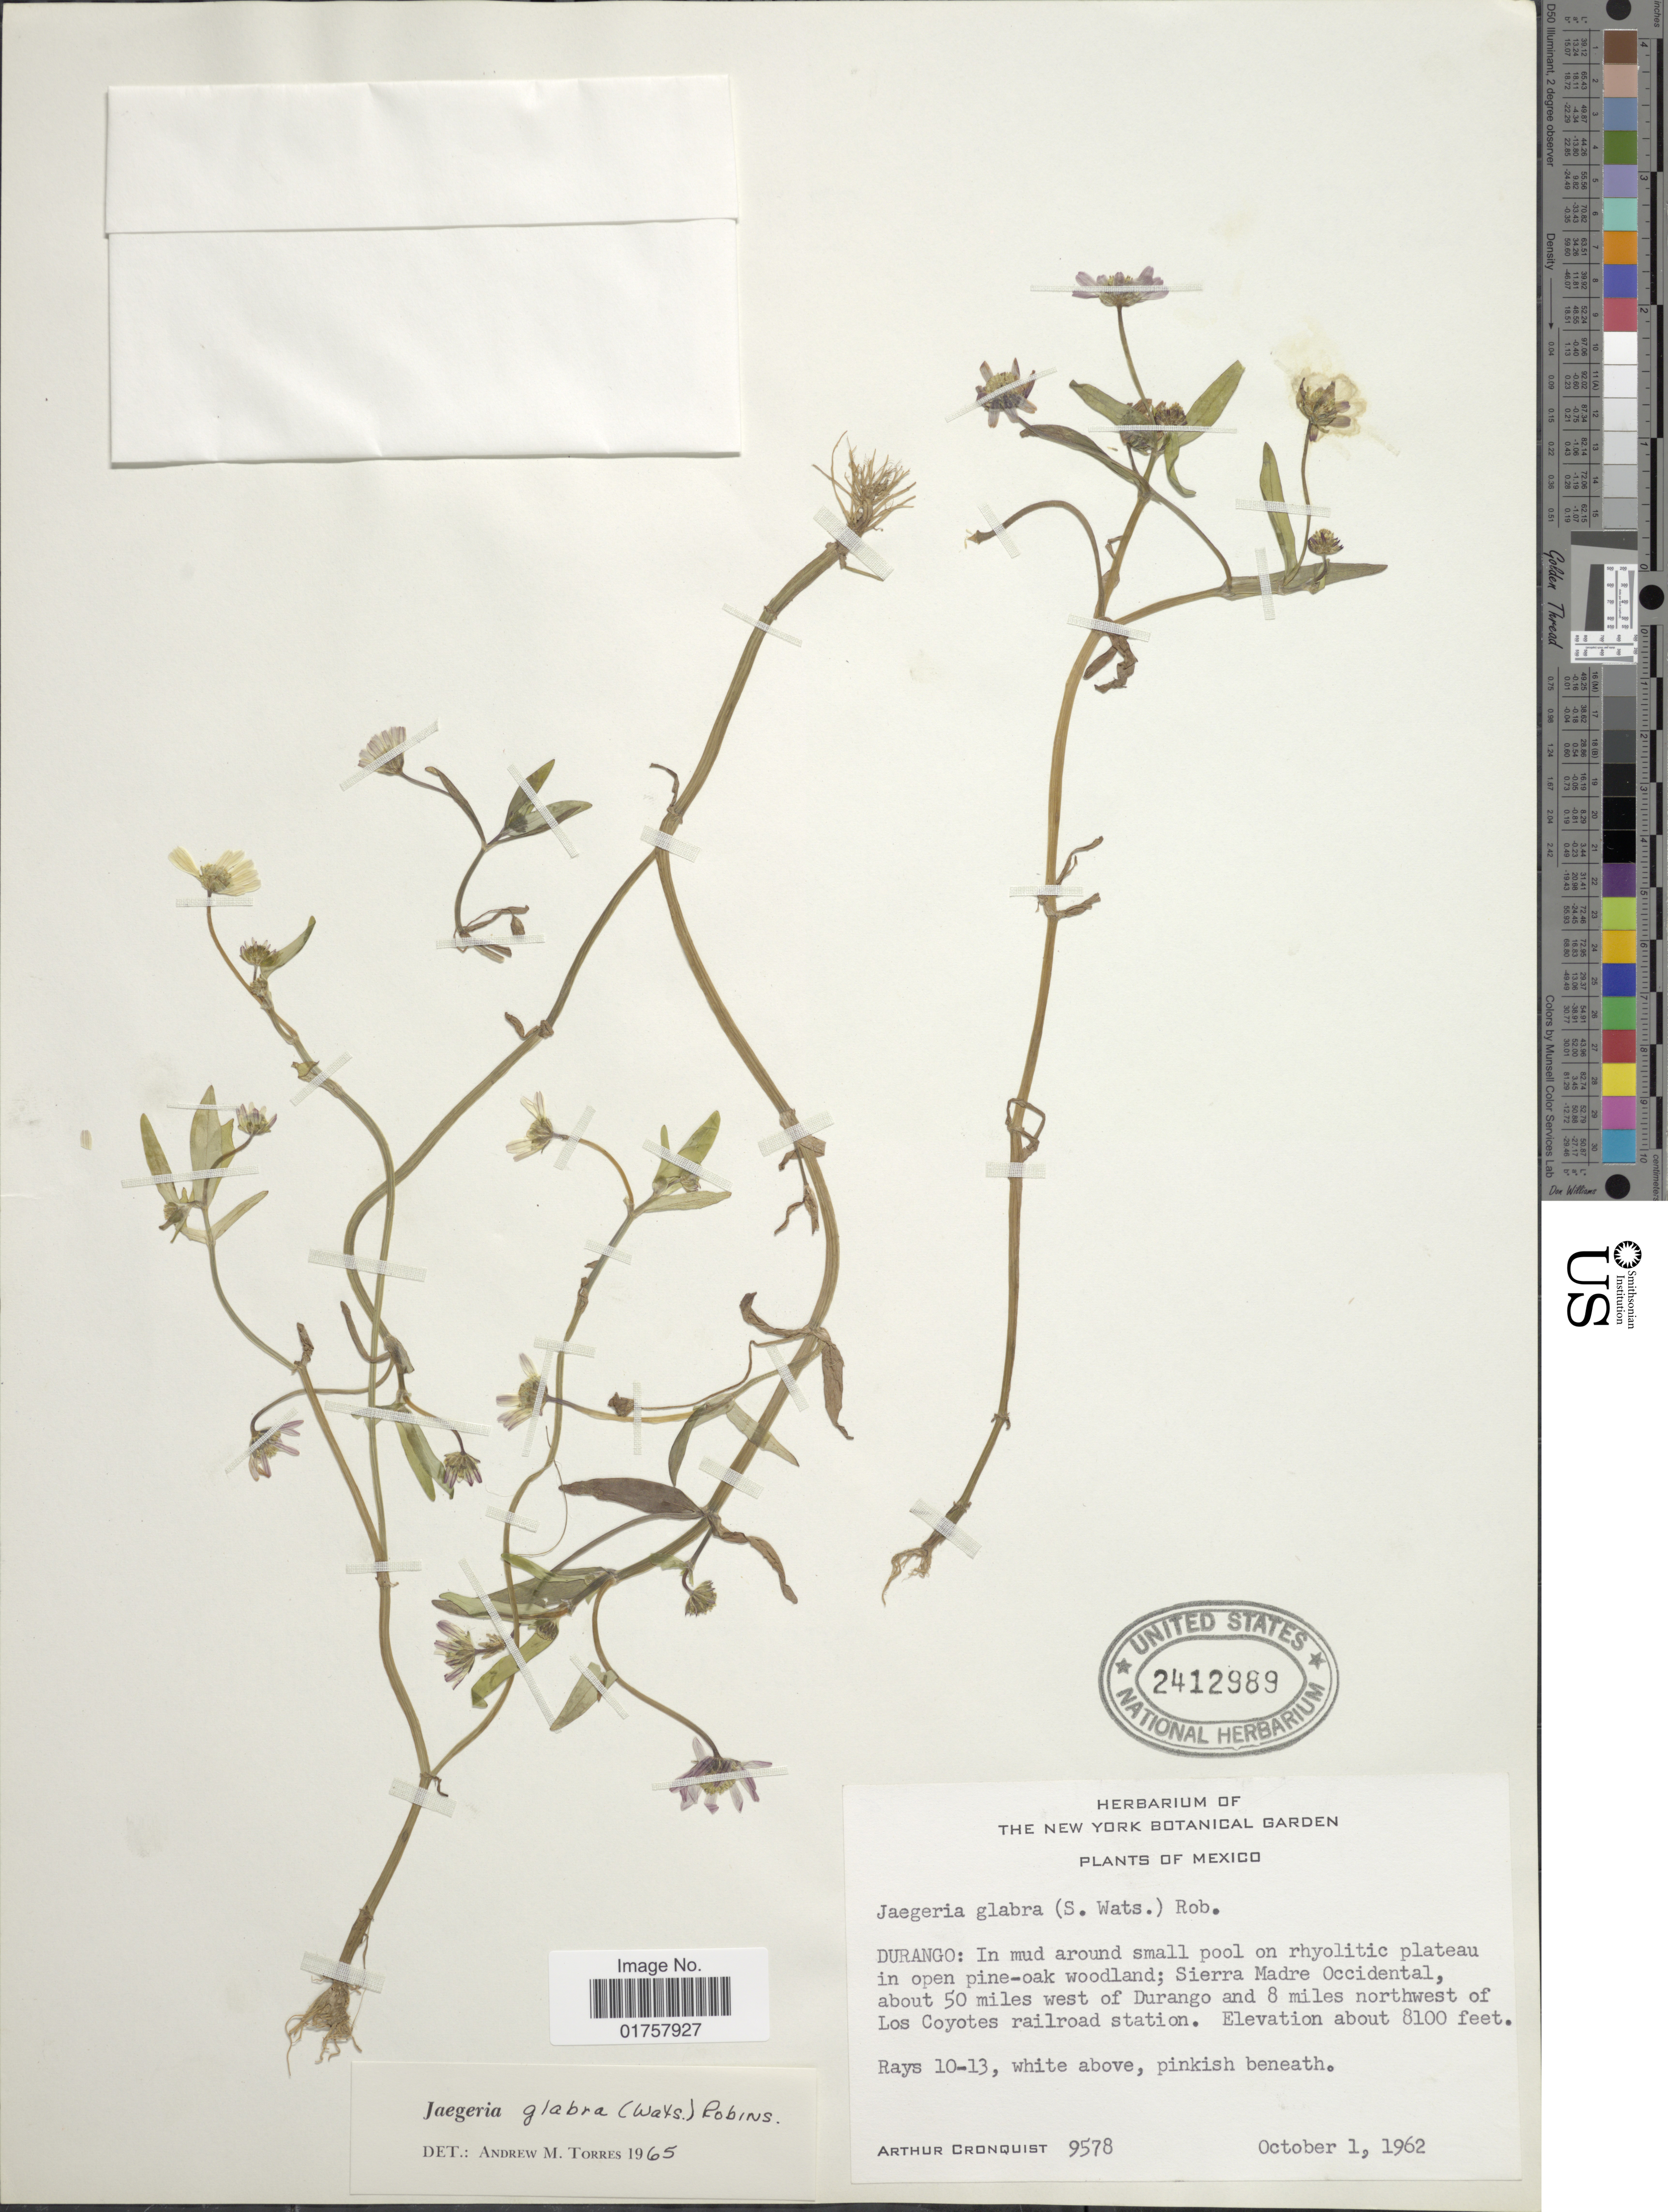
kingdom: Plantae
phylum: Tracheophyta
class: Magnoliopsida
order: Asterales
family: Asteraceae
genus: Jaegeria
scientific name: Jaegeria glabra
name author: (S. Watson) B.L. Rob.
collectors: A. J. Cronquist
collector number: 9578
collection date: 1962-10-01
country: Mexico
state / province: Durango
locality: In mud around small pool on rhyolitic plateau in open pine-oak woodland; Sierra Madre Occidental, about 50 miles west of Durango and 8 miles northwest of Los Coyotes railroad station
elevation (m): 2469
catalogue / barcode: US 2412989